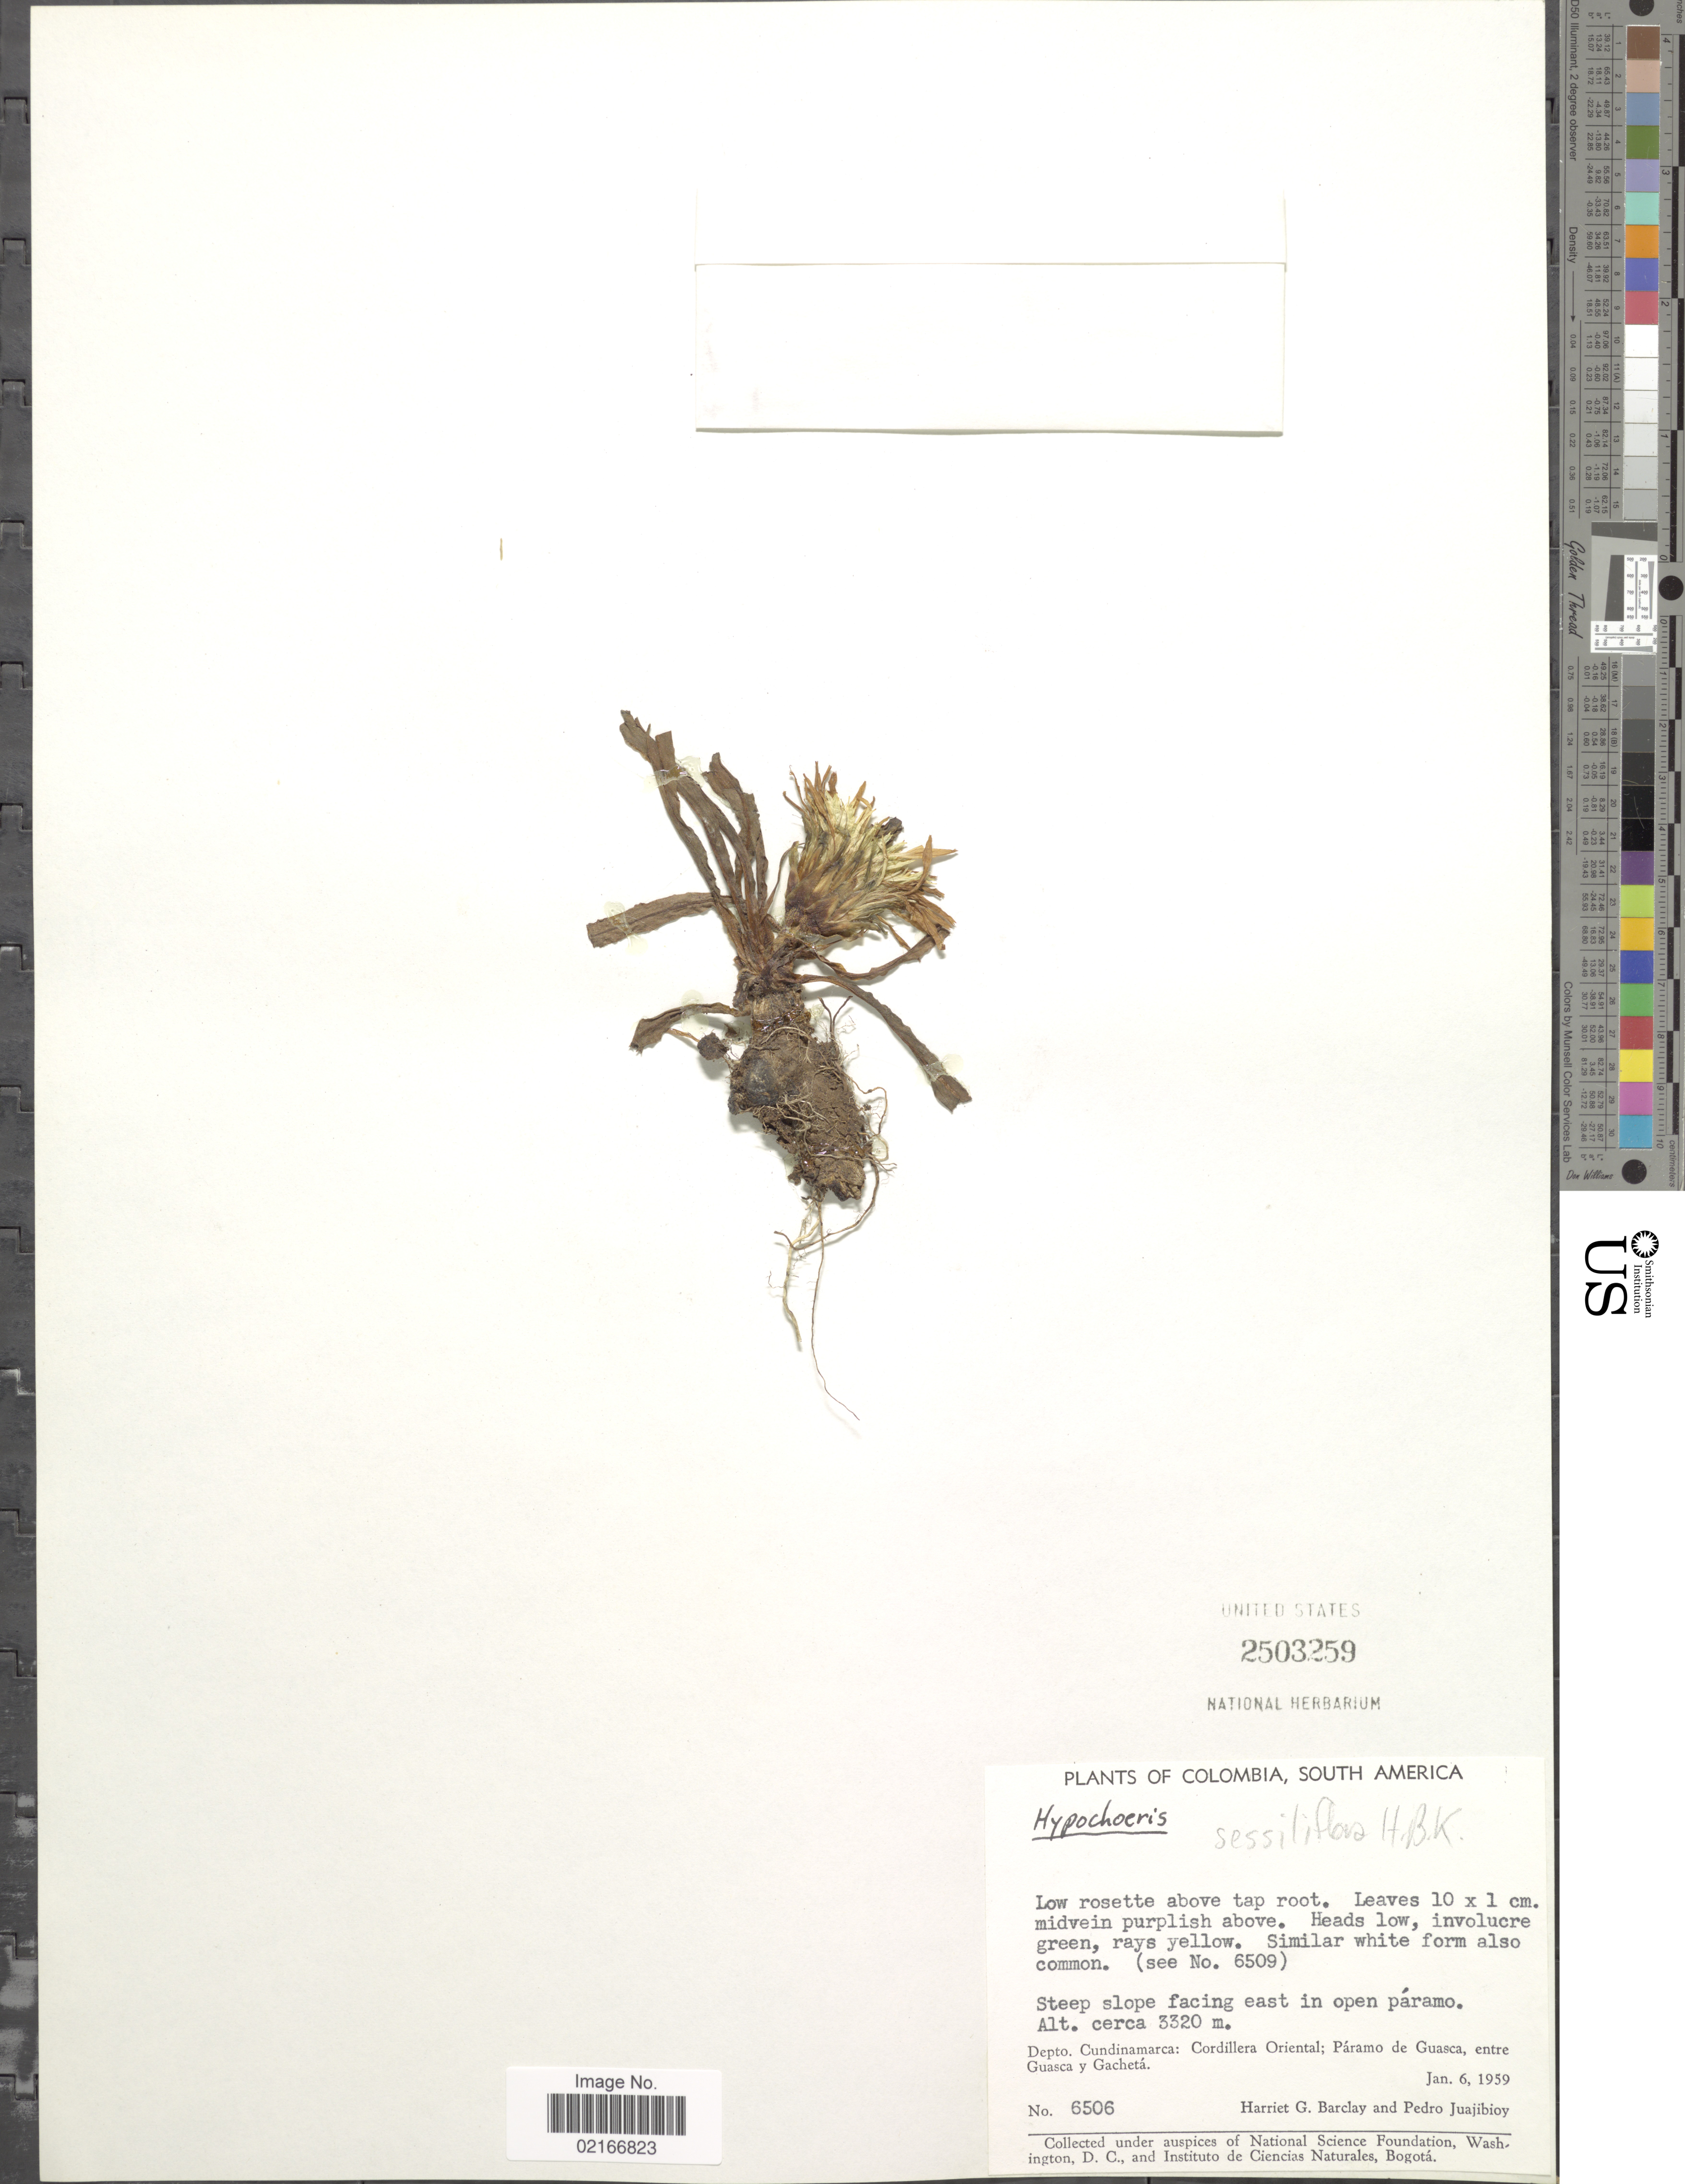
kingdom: Plantae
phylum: Tracheophyta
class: Magnoliopsida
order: Asterales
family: Asteraceae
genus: Hypochaeris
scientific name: Hypochaeris sessiflora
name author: Kunth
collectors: H. G. Barclay & P. Juajibioy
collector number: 6506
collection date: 1959-01-06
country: Colombia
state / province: Cundinamarca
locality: Cordillera Oriental; Páramo de Guasca, entre Guasca y Gachetá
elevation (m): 3320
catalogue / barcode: US 2503259